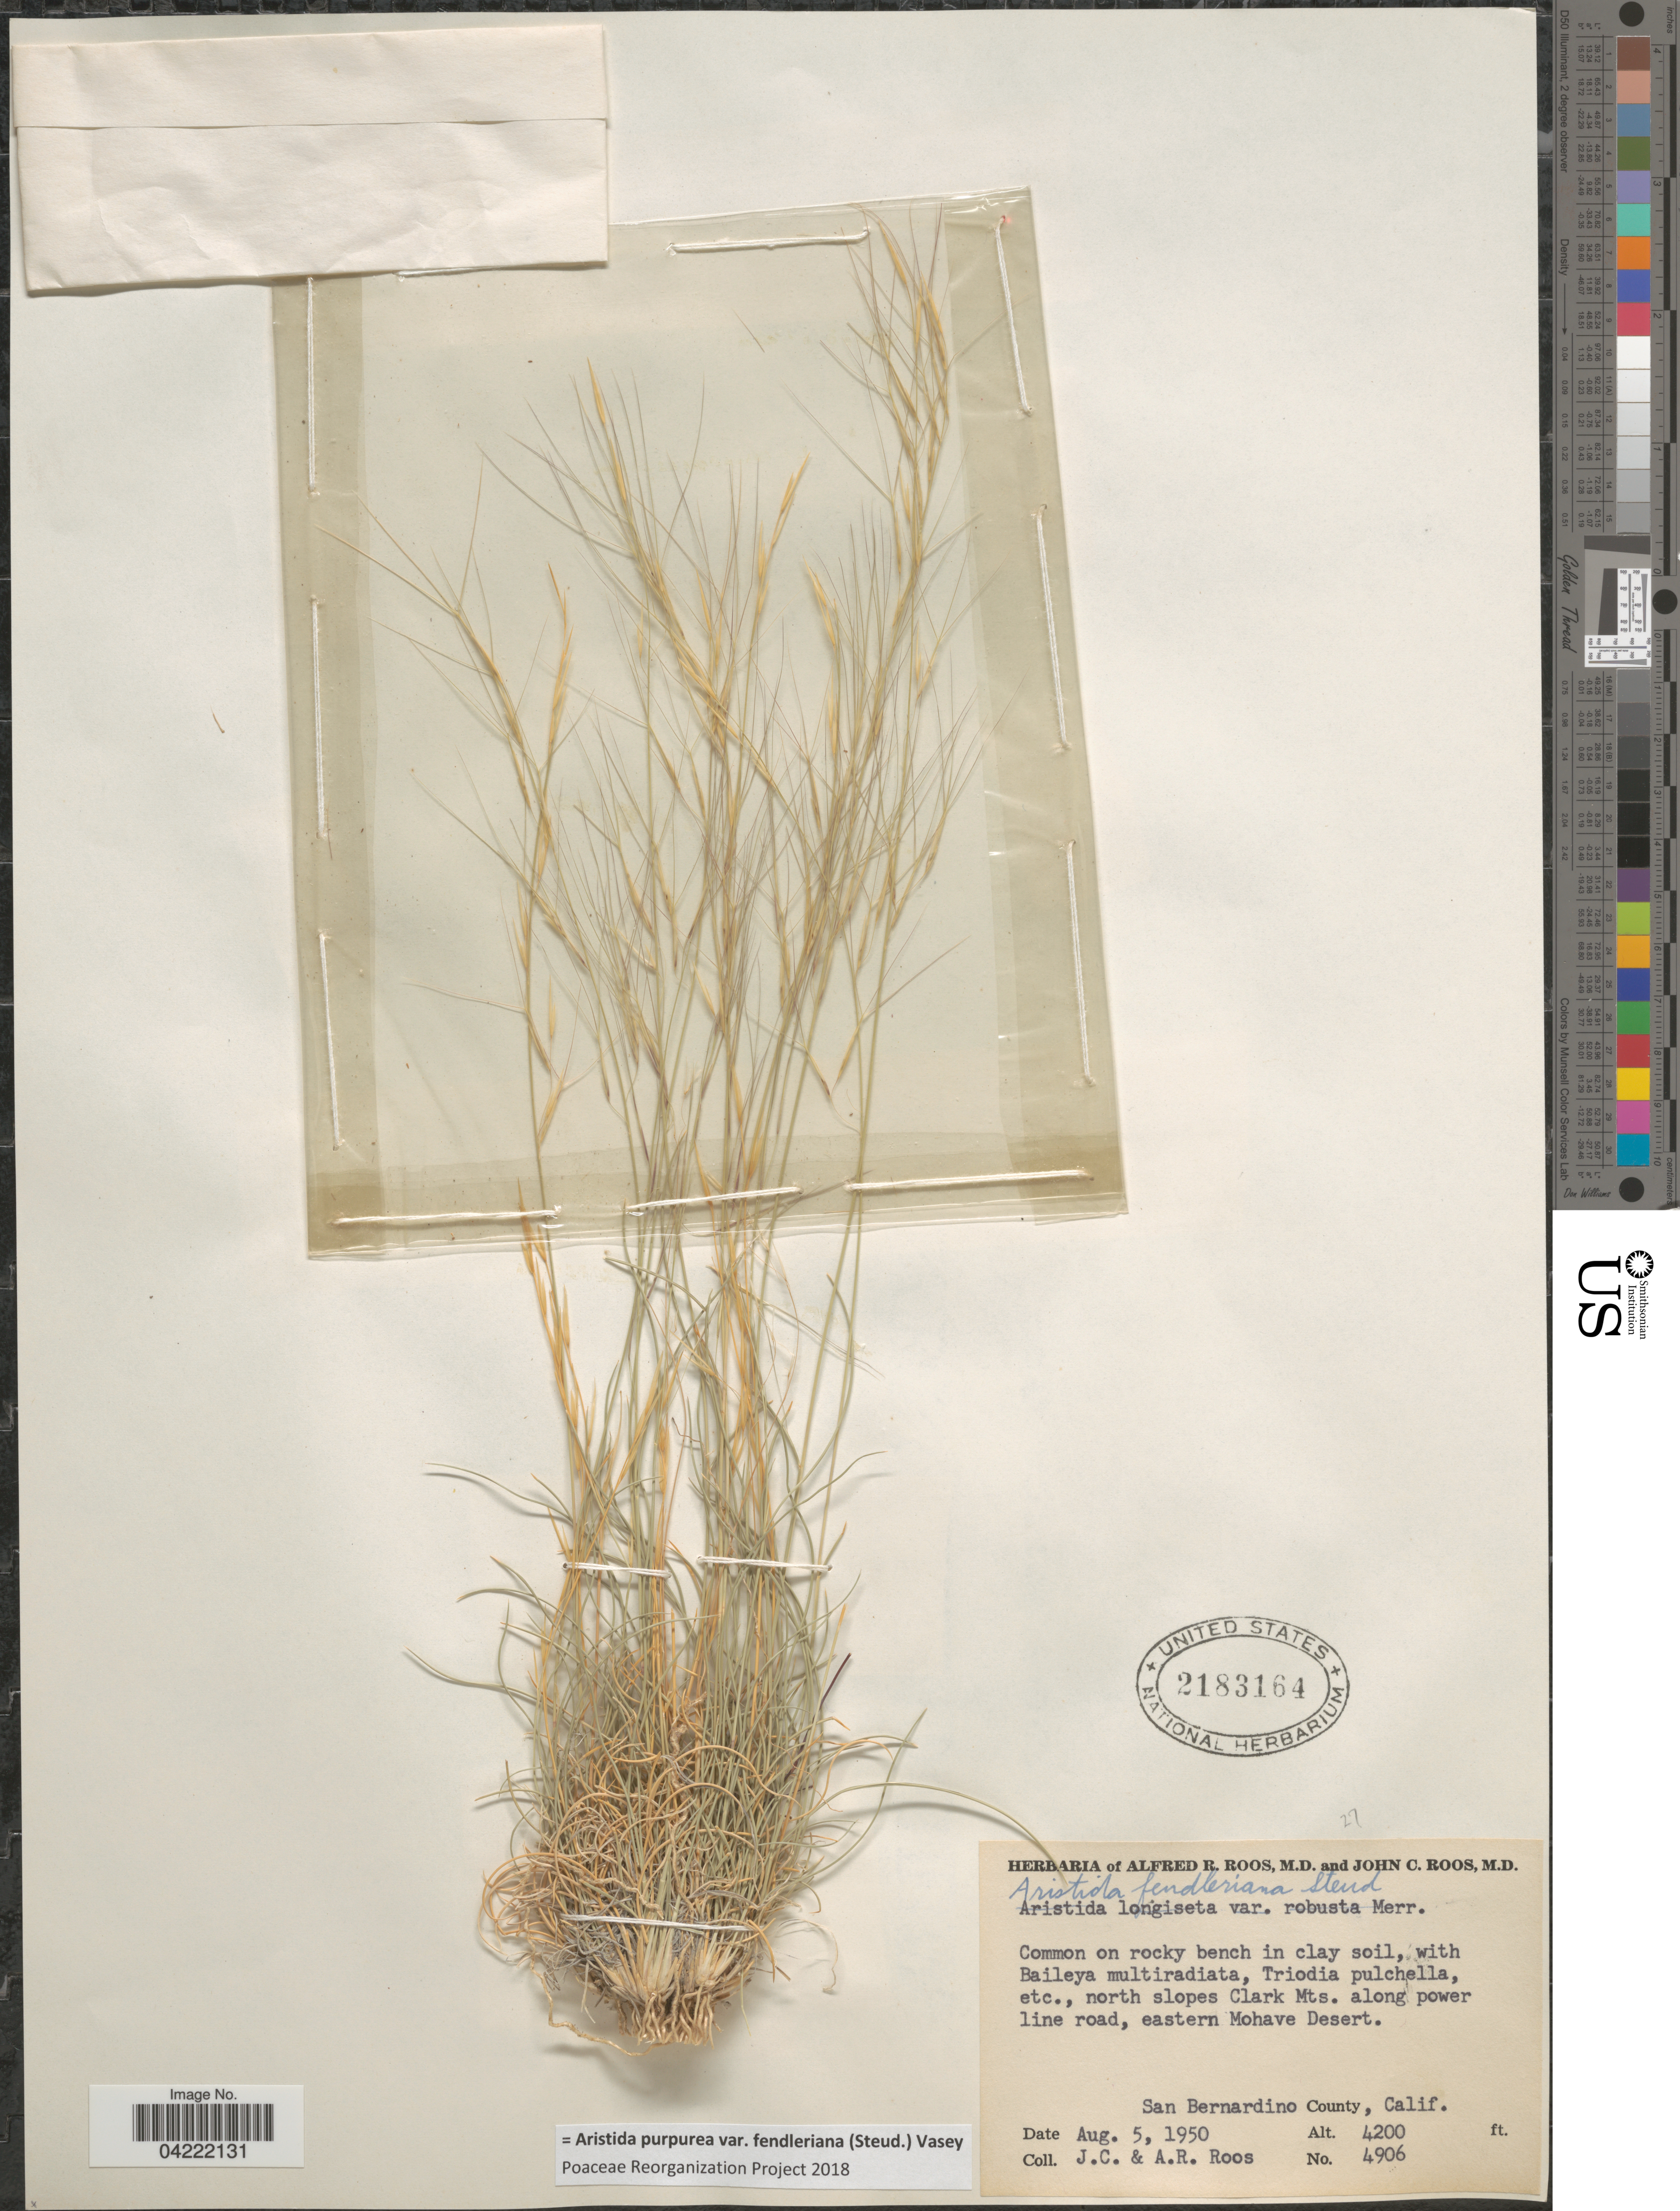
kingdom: Plantae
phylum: Tracheophyta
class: Liliopsida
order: Poales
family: Poaceae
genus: Aristida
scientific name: Aristida purpurea var. fendleriana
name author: (Steud.) Vasey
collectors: J. C. Roos & A. R. Roos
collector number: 4906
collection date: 1950-08-05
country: United States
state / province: California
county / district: San Bernardino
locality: North slopes Clark Mts. along power line road, eastern Mohave Desert. San Bernardino County.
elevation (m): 1280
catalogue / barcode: US 2183164